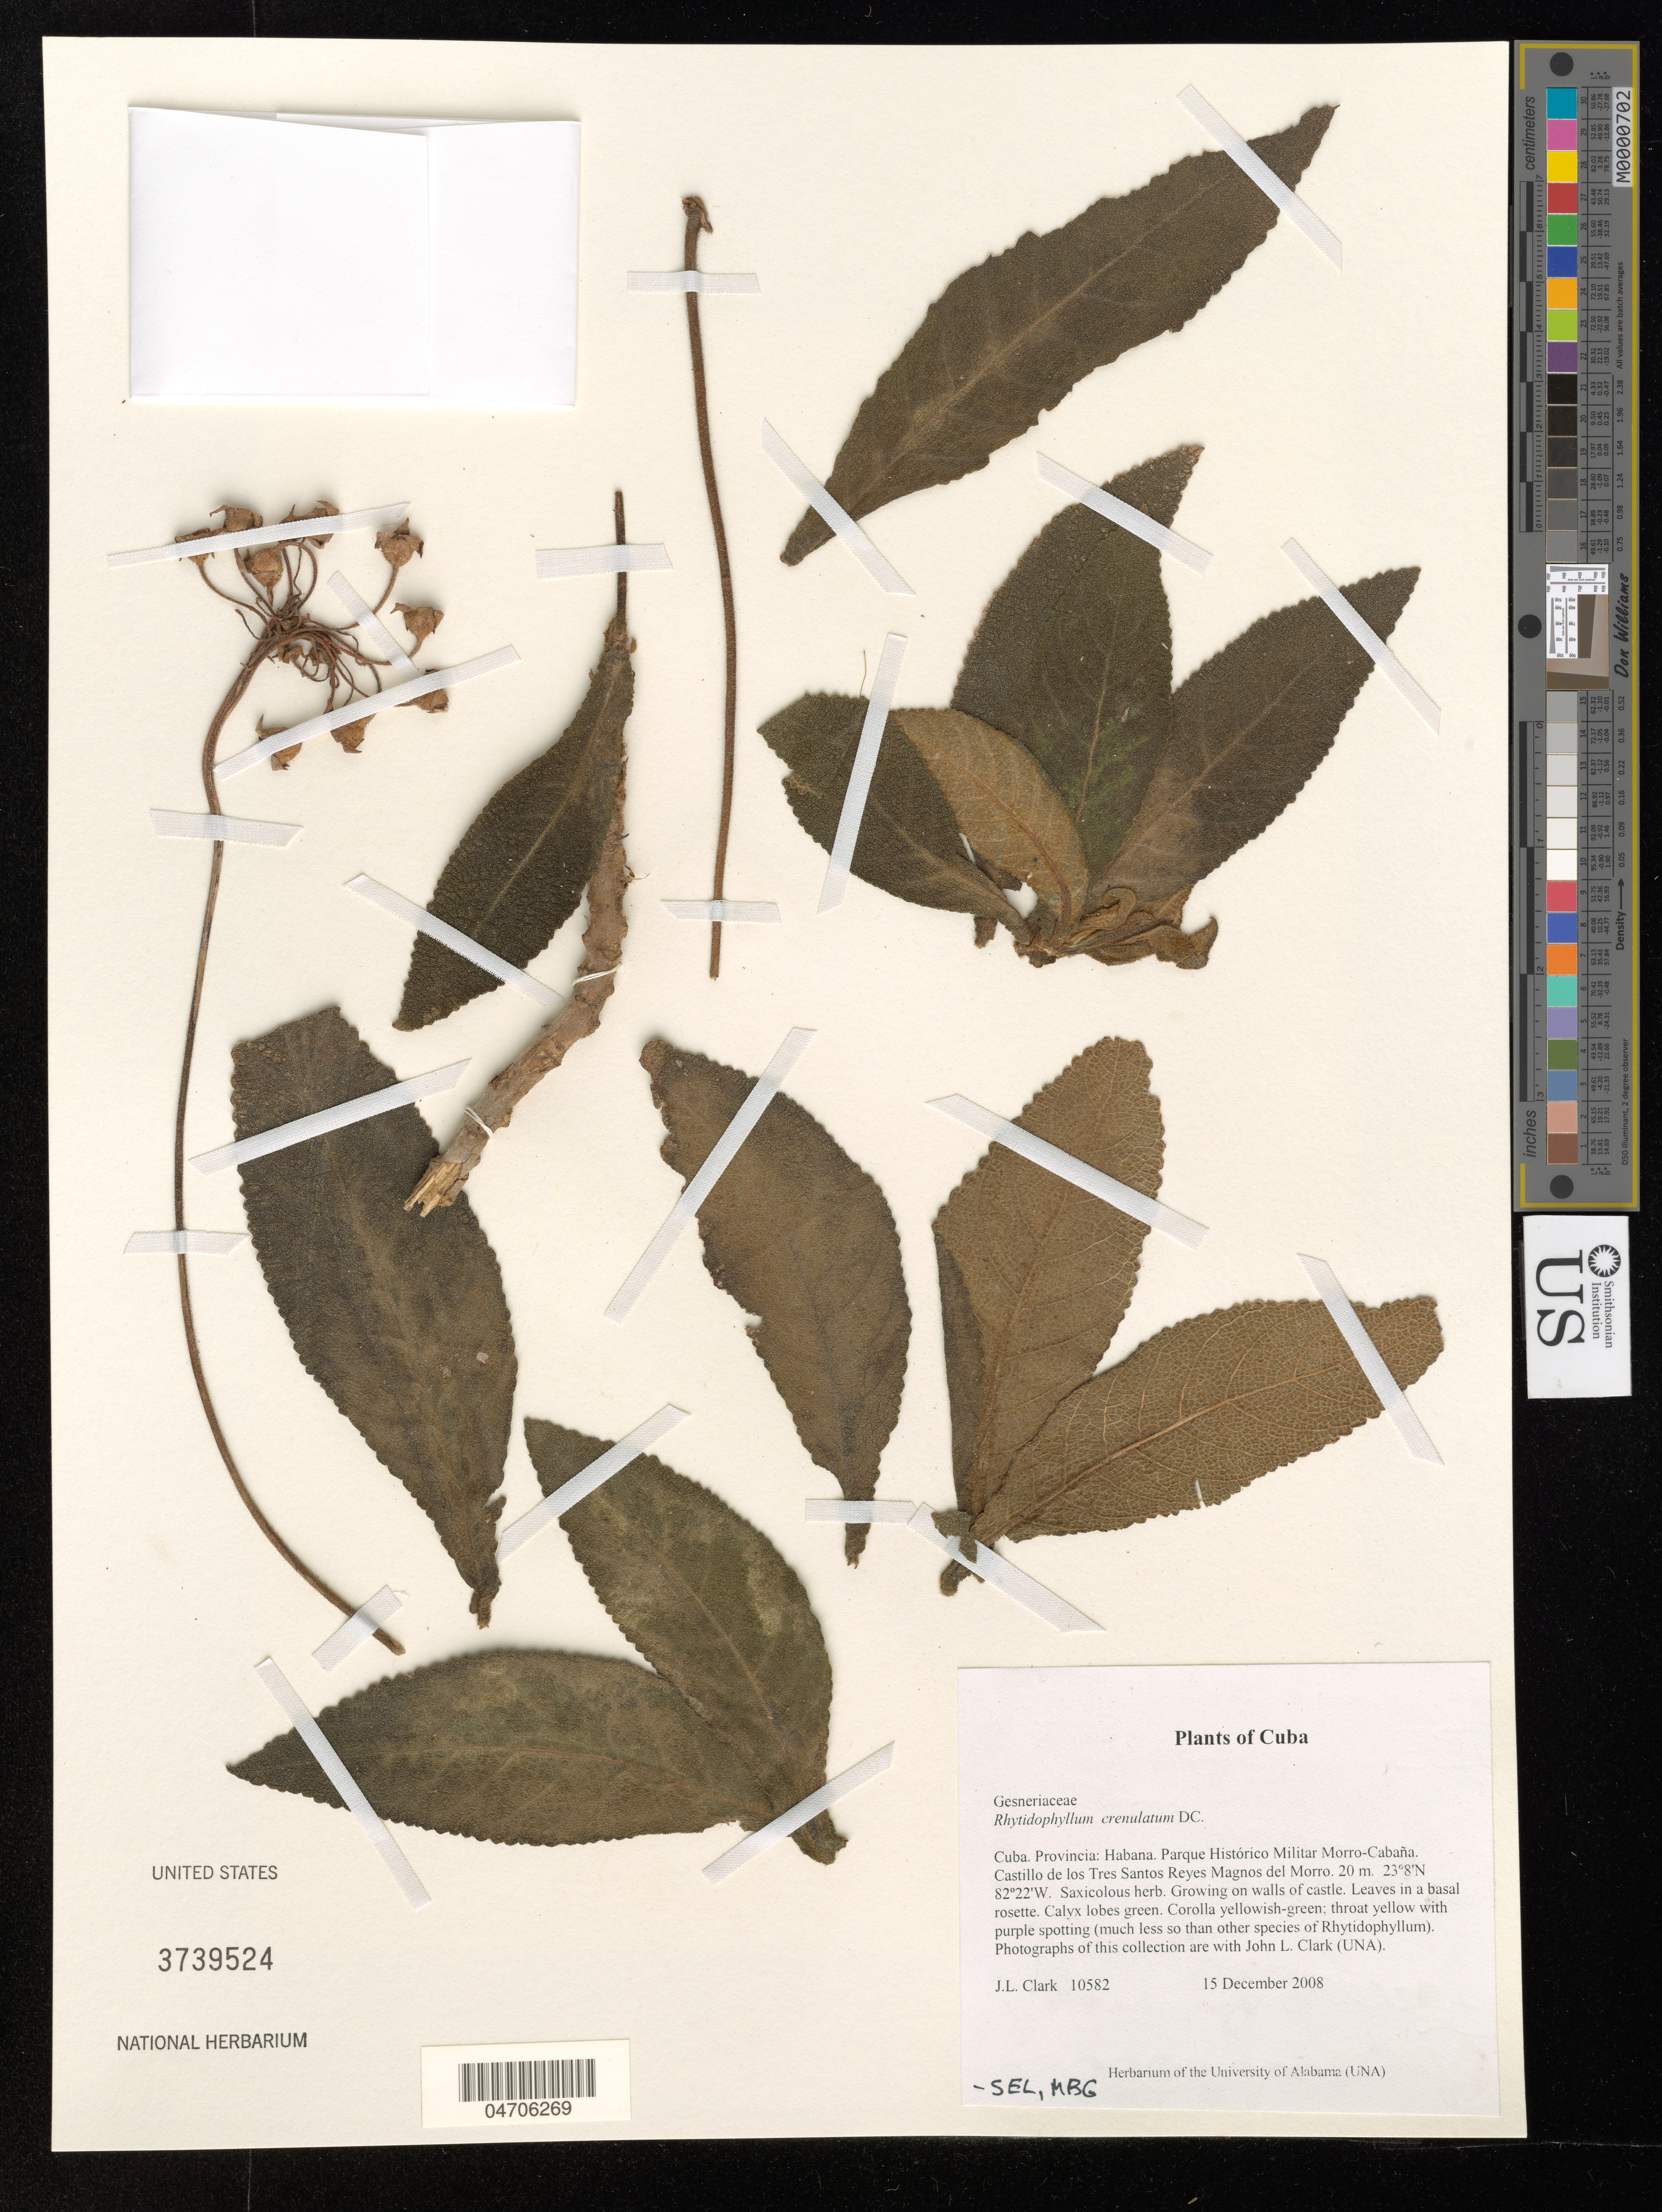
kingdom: Plantae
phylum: Tracheophyta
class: Magnoliopsida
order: Lamiales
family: Gesneriaceae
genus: Rhytidophyllum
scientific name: Rhytidophyllum crenulatum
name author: DC.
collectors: J. L. Clark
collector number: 10582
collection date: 2008-12-15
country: Cuba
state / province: La Habana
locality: Parque Histórico Militar Morro-Cabaña. Castillo de los Tres Santos Reyes Magnos del Morro.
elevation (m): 20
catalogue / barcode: US 3739524